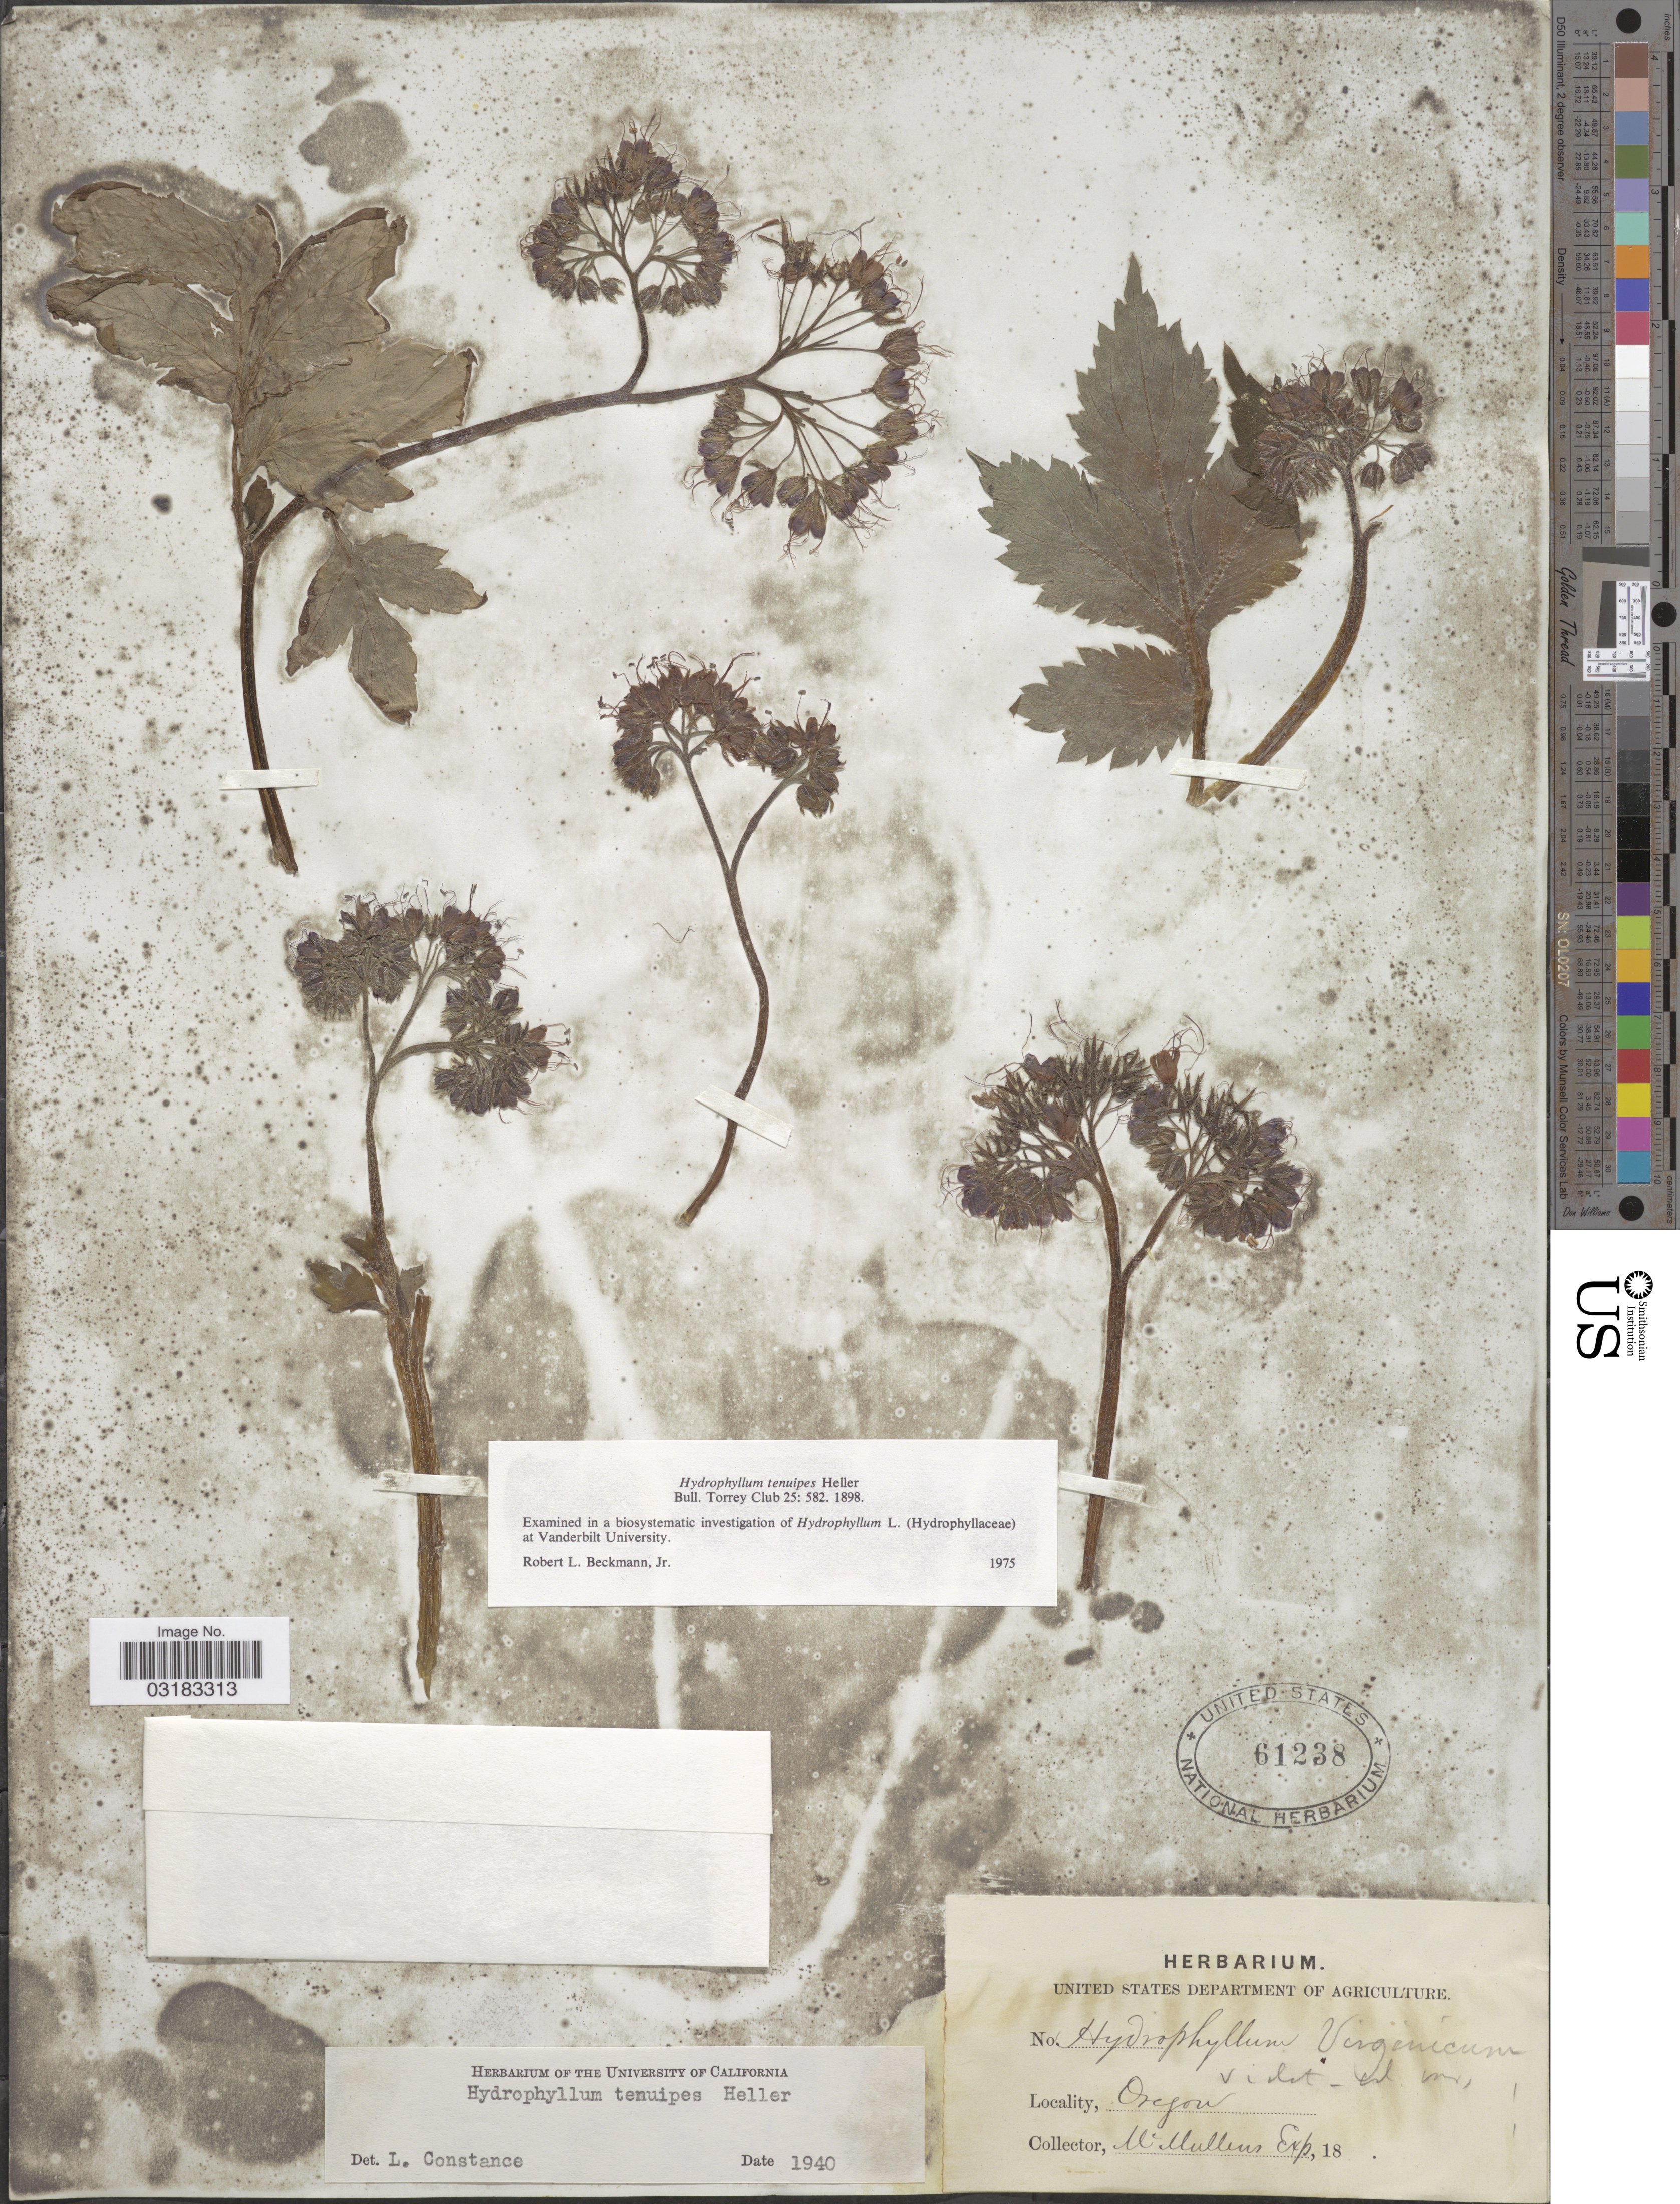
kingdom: Plantae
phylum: Tracheophyta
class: Magnoliopsida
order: Boraginales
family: Hydrophyllaceae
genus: Hydrophyllum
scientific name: Hydrophyllum tenuipes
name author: A. Heller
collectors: McMullens Exped.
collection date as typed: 18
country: United States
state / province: Oregon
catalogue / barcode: US 61238